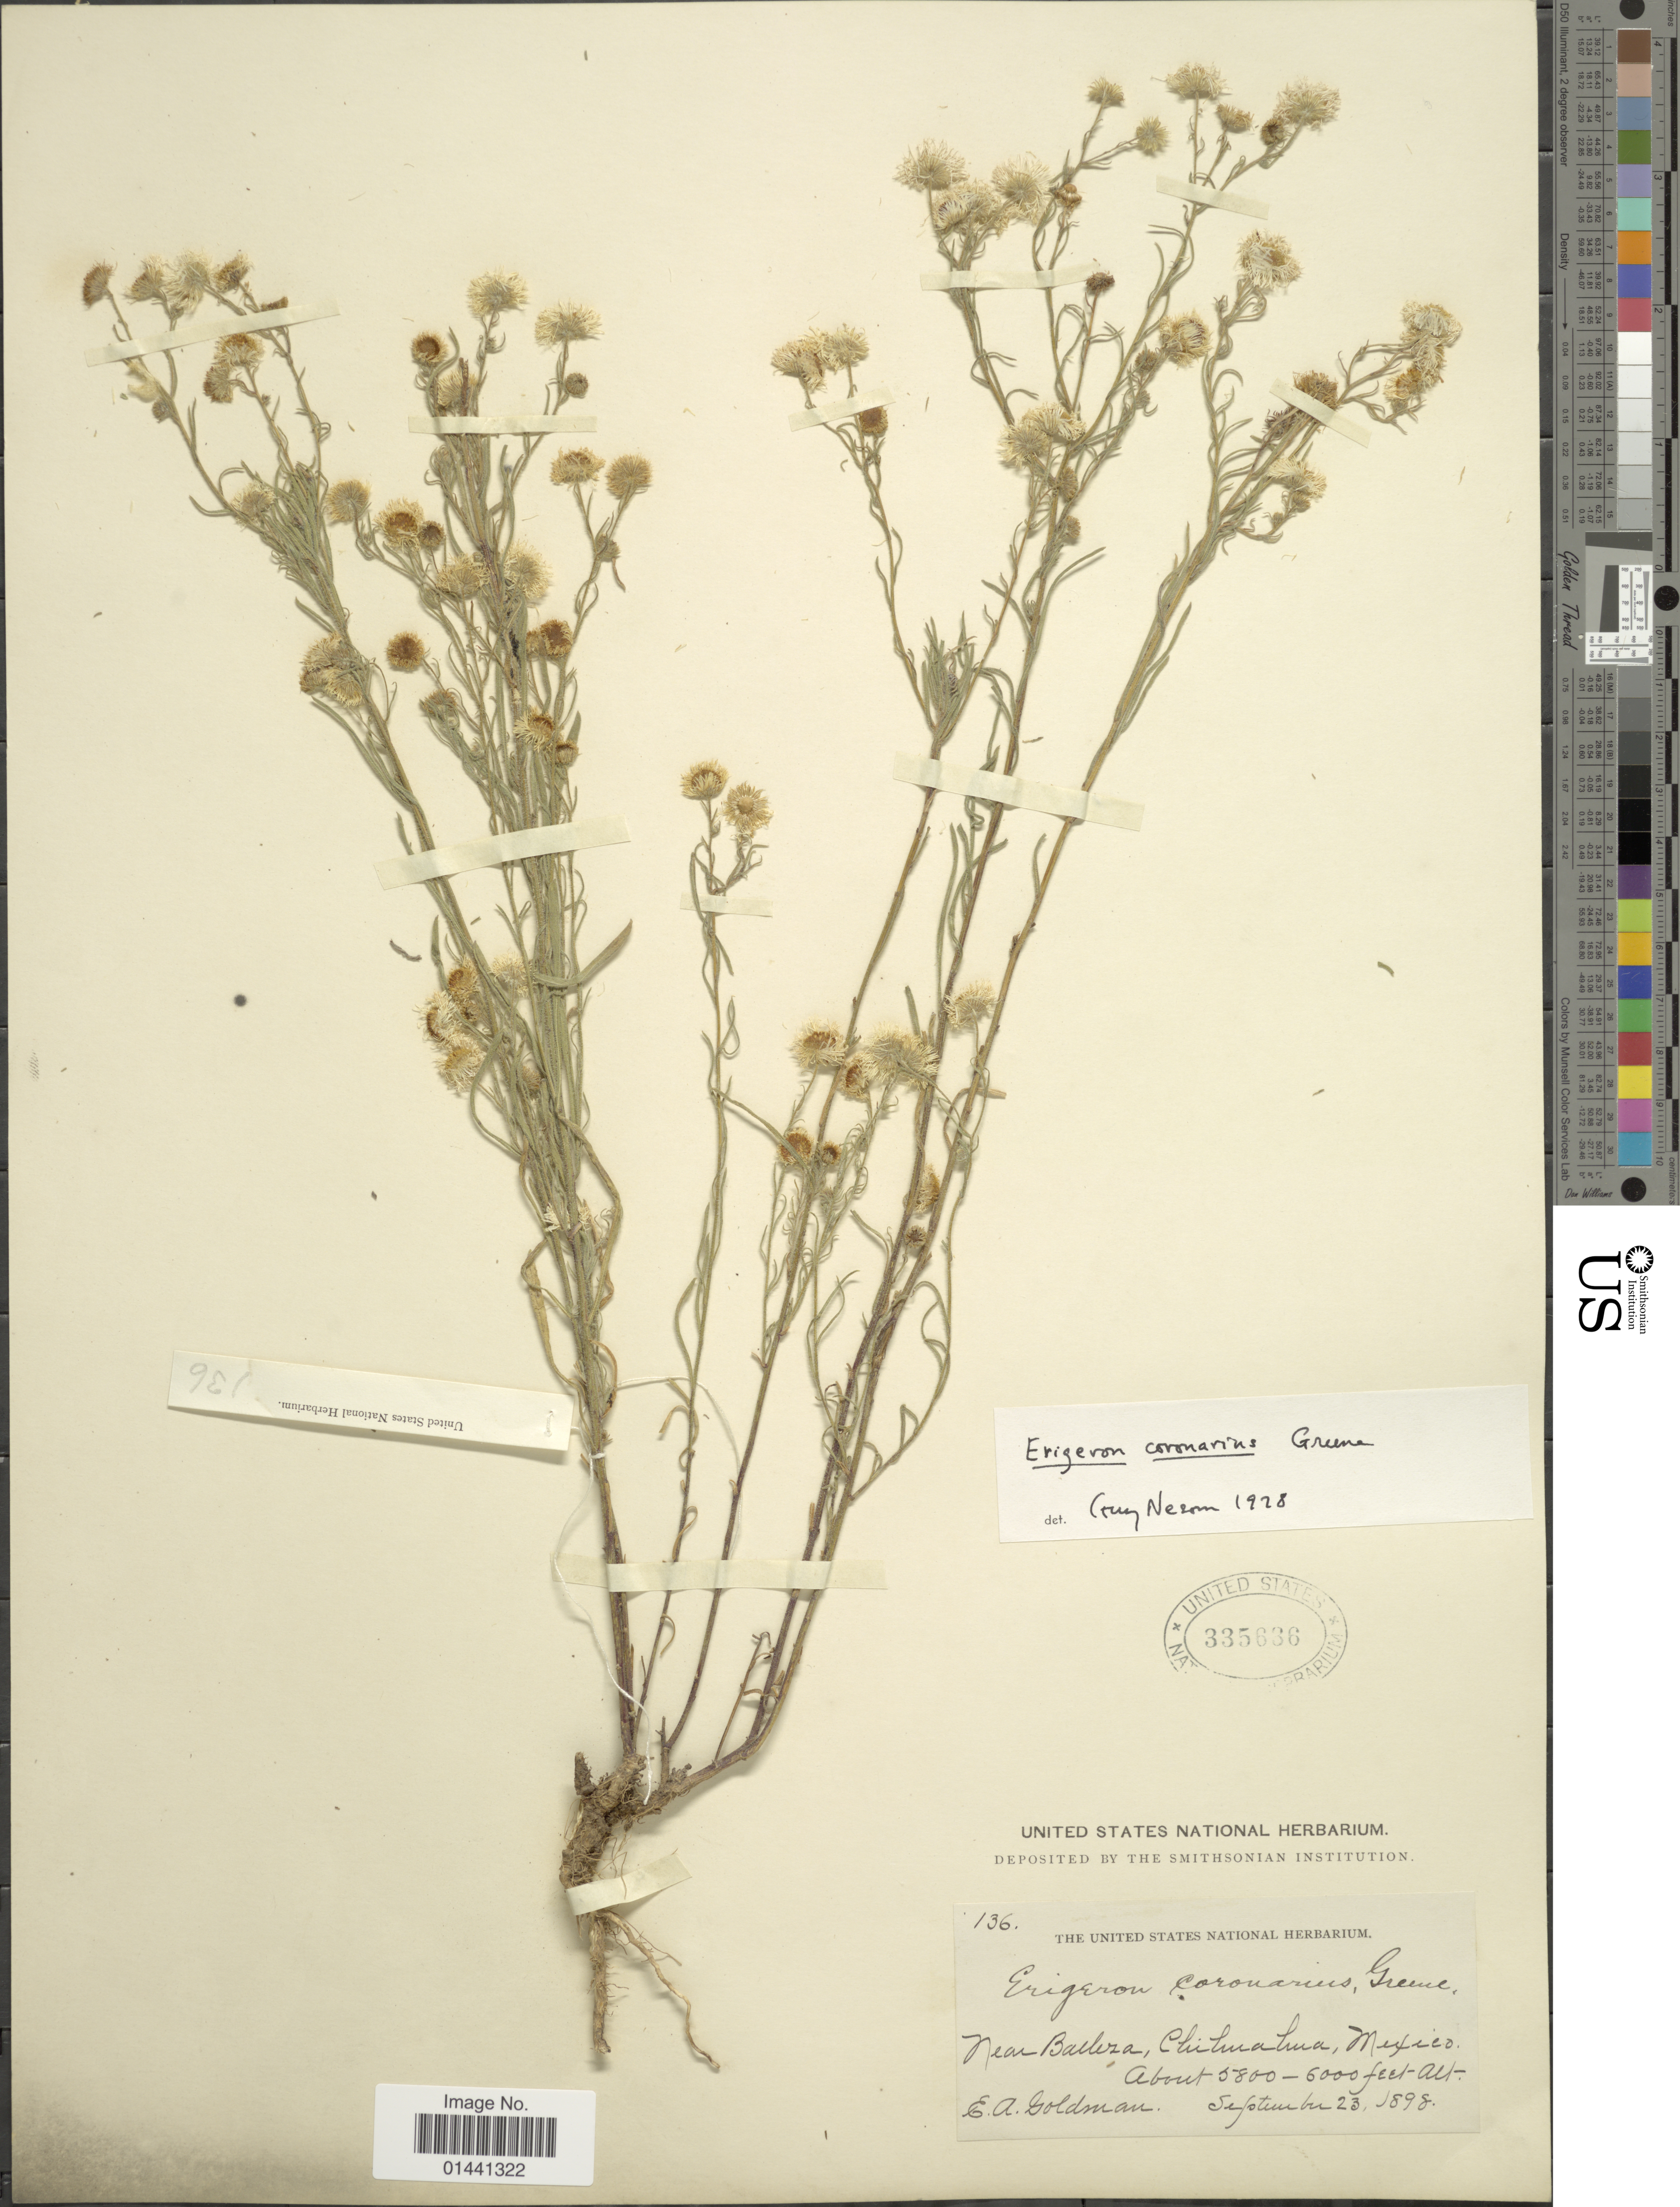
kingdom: Plantae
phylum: Tracheophyta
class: Magnoliopsida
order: Asterales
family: Asteraceae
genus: Erigeron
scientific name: Erigeron coronarius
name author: Greene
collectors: E. A. Goldman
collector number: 136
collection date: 1898-09-23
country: Mexico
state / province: Chihuahua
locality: Near Balleza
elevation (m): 1768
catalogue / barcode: US 335636